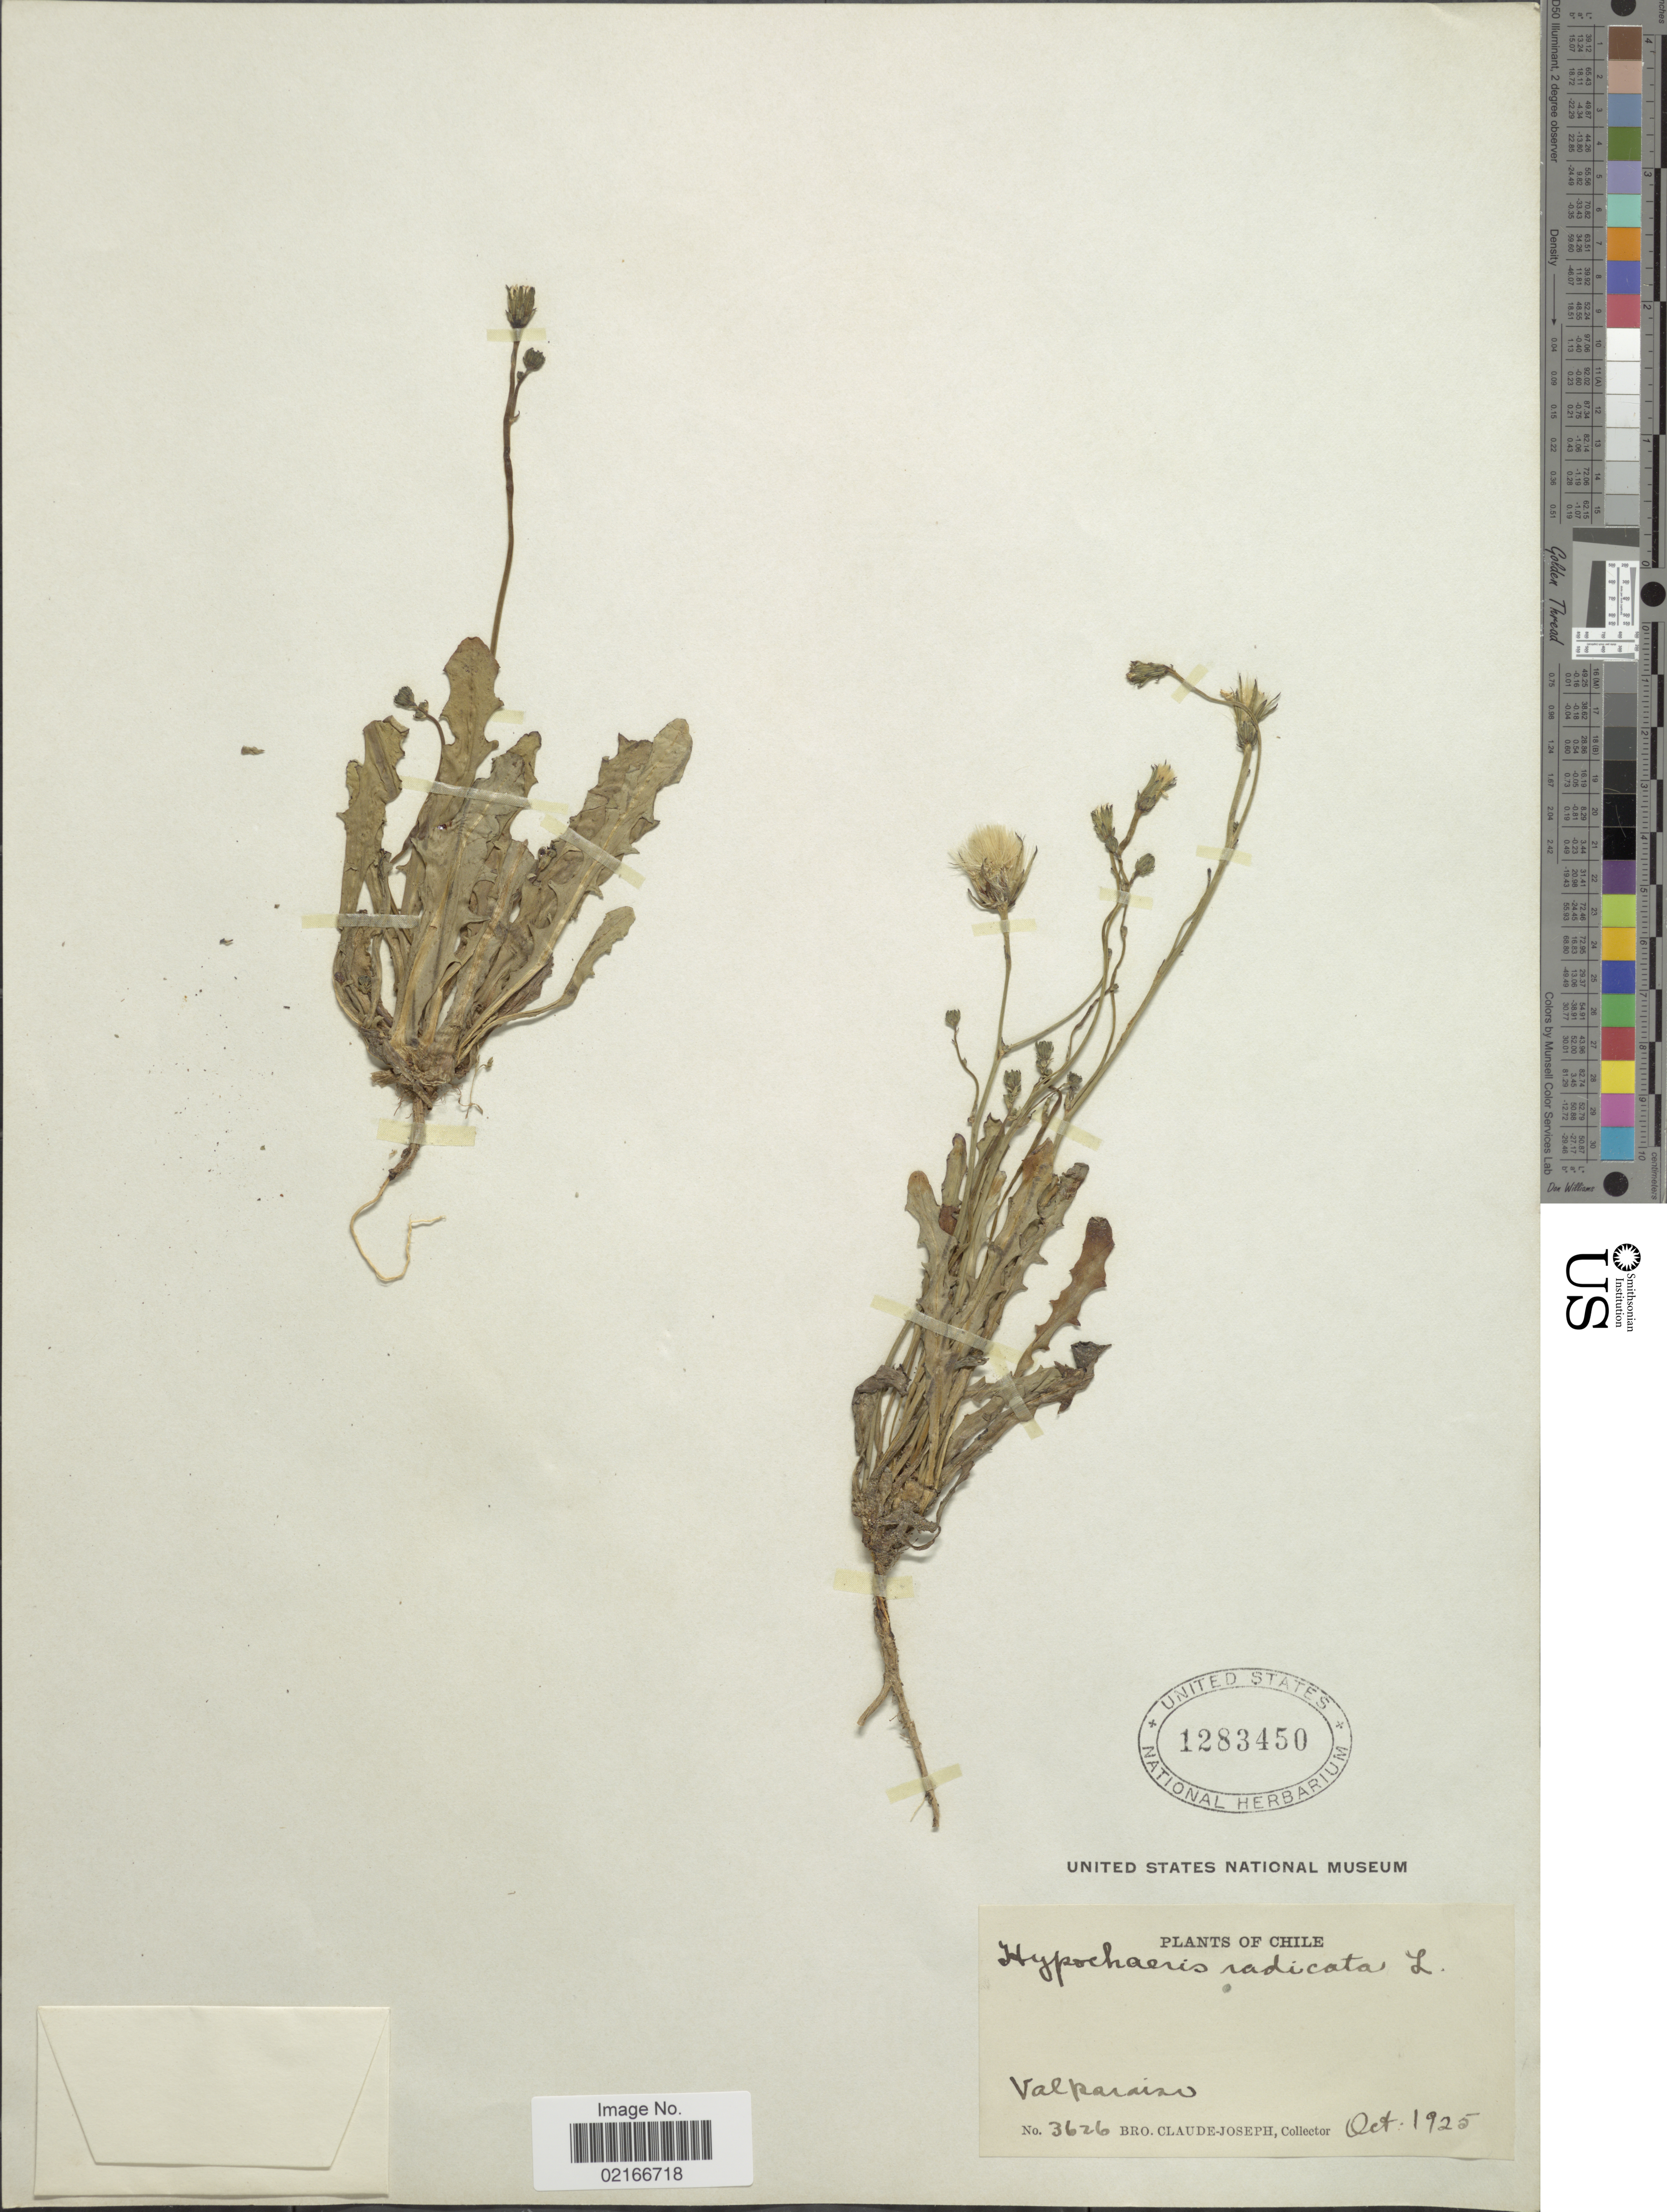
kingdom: Plantae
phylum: Tracheophyta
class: Magnoliopsida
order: Asterales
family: Asteraceae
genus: Hypochaeris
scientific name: Hypochaeris radicata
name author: L.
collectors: Bro. Claude-Joseph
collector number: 3626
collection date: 1925-10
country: Chile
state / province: Valparaíso (V)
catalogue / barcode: US 1283450